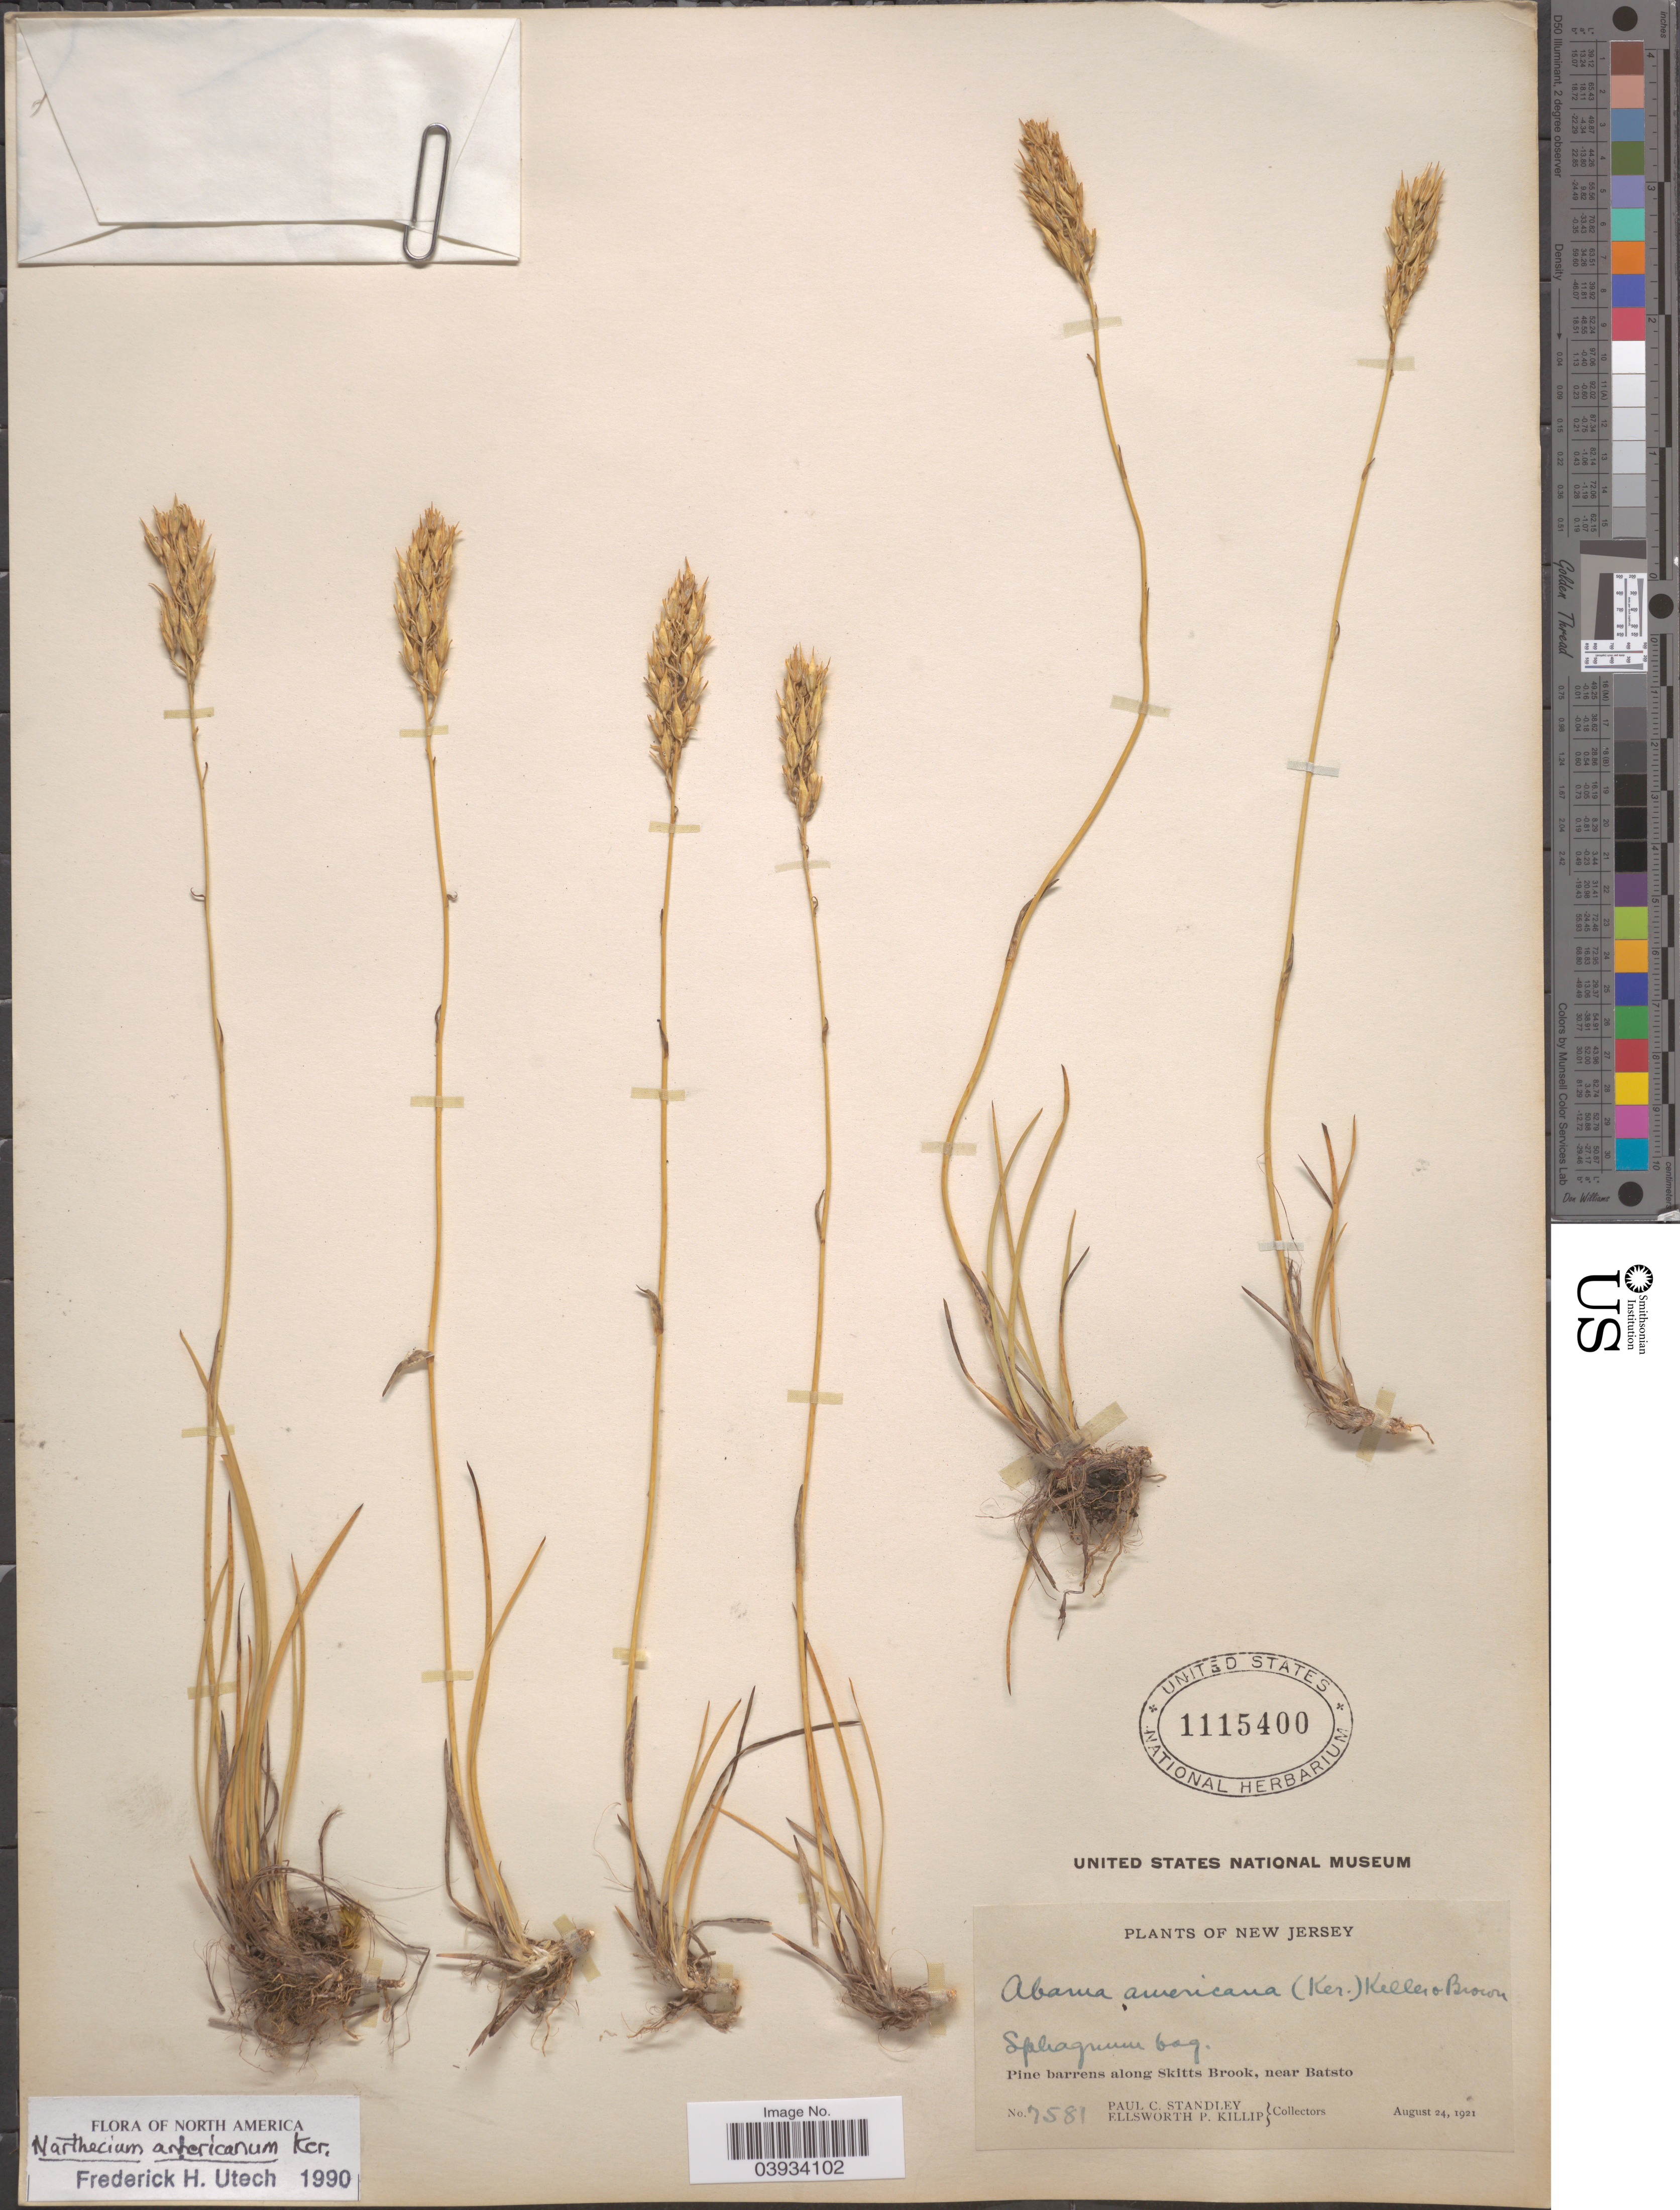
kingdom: Plantae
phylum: Tracheophyta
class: Liliopsida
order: Dioscoreales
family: Nartheciaceae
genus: Narthecium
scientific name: Narthecium americanum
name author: Ker Gawl.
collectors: P. C. Standley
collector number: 7581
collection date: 1921-08-24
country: United States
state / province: New Jersey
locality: Pine barrens along Skitts Brook, near Batsto.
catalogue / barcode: US 1115400